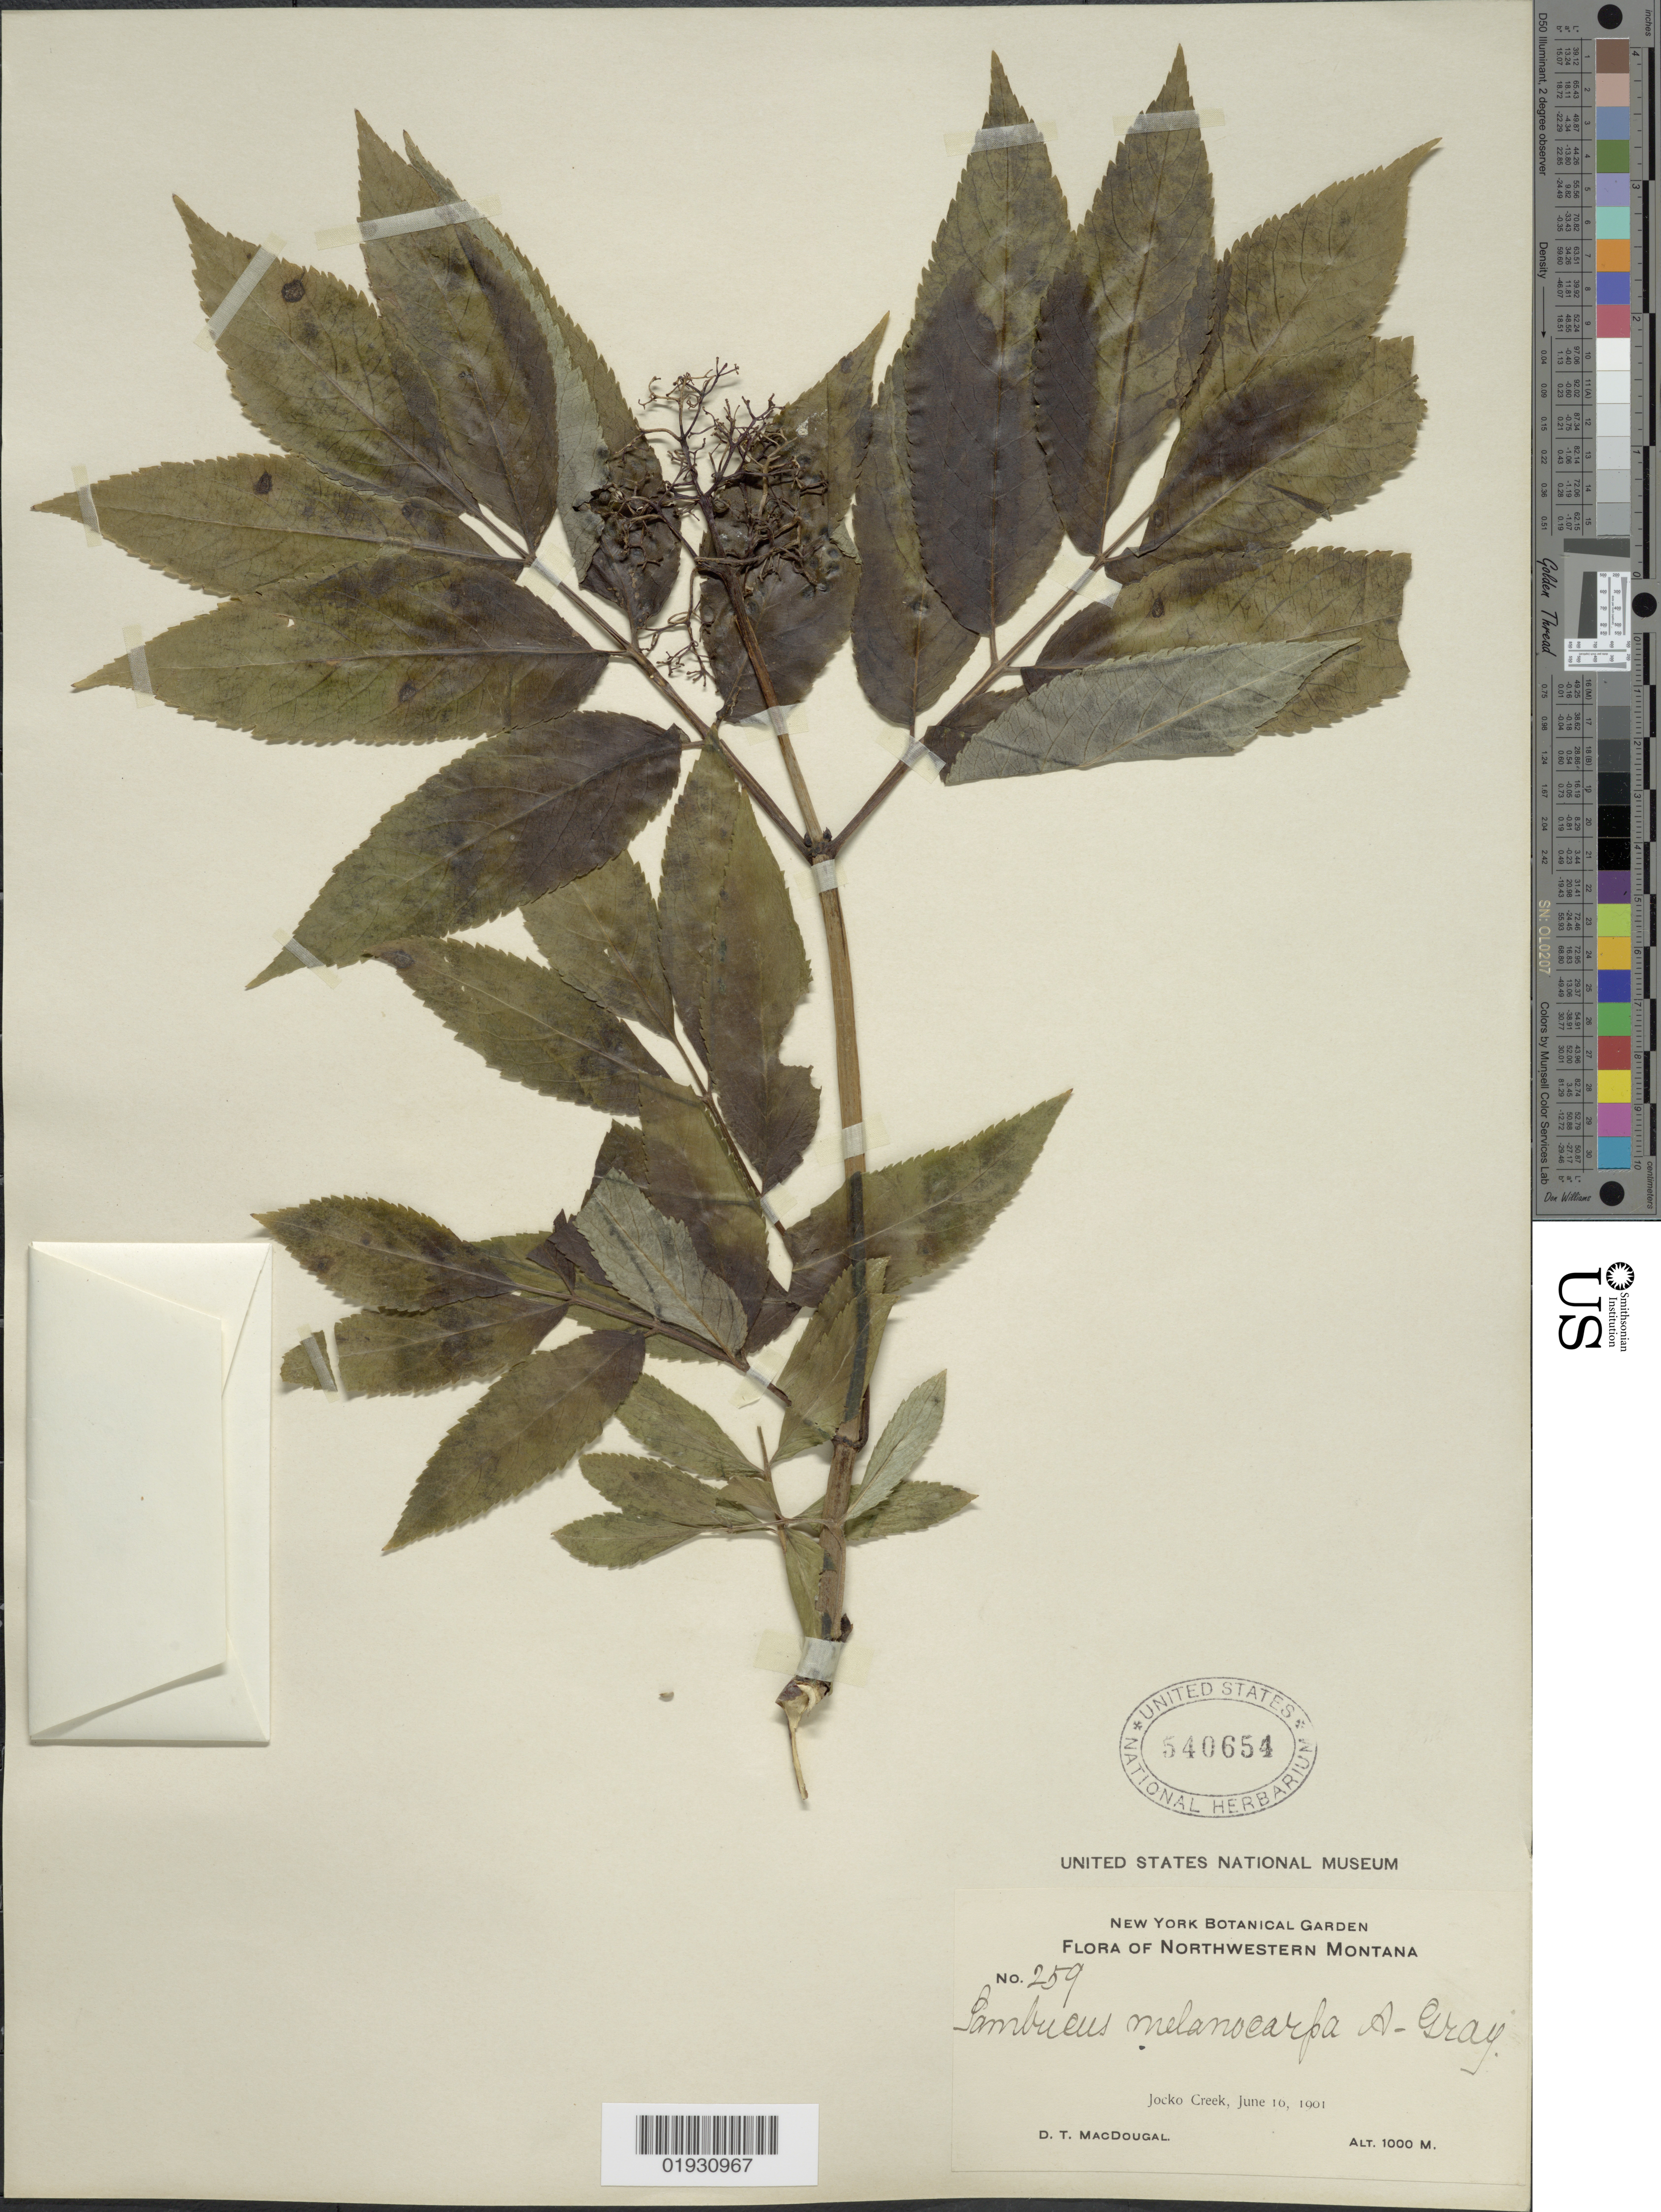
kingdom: Plantae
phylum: Tracheophyta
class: Magnoliopsida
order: Dipsacales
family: Viburnaceae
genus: Sambucus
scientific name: Sambucus melanocarpa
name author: A. Gray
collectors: D. T. MacDougal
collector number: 259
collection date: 1901-06-16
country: United States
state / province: Montana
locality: Northwestern Montana. Jocko Creek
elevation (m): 1000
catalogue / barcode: US 540654